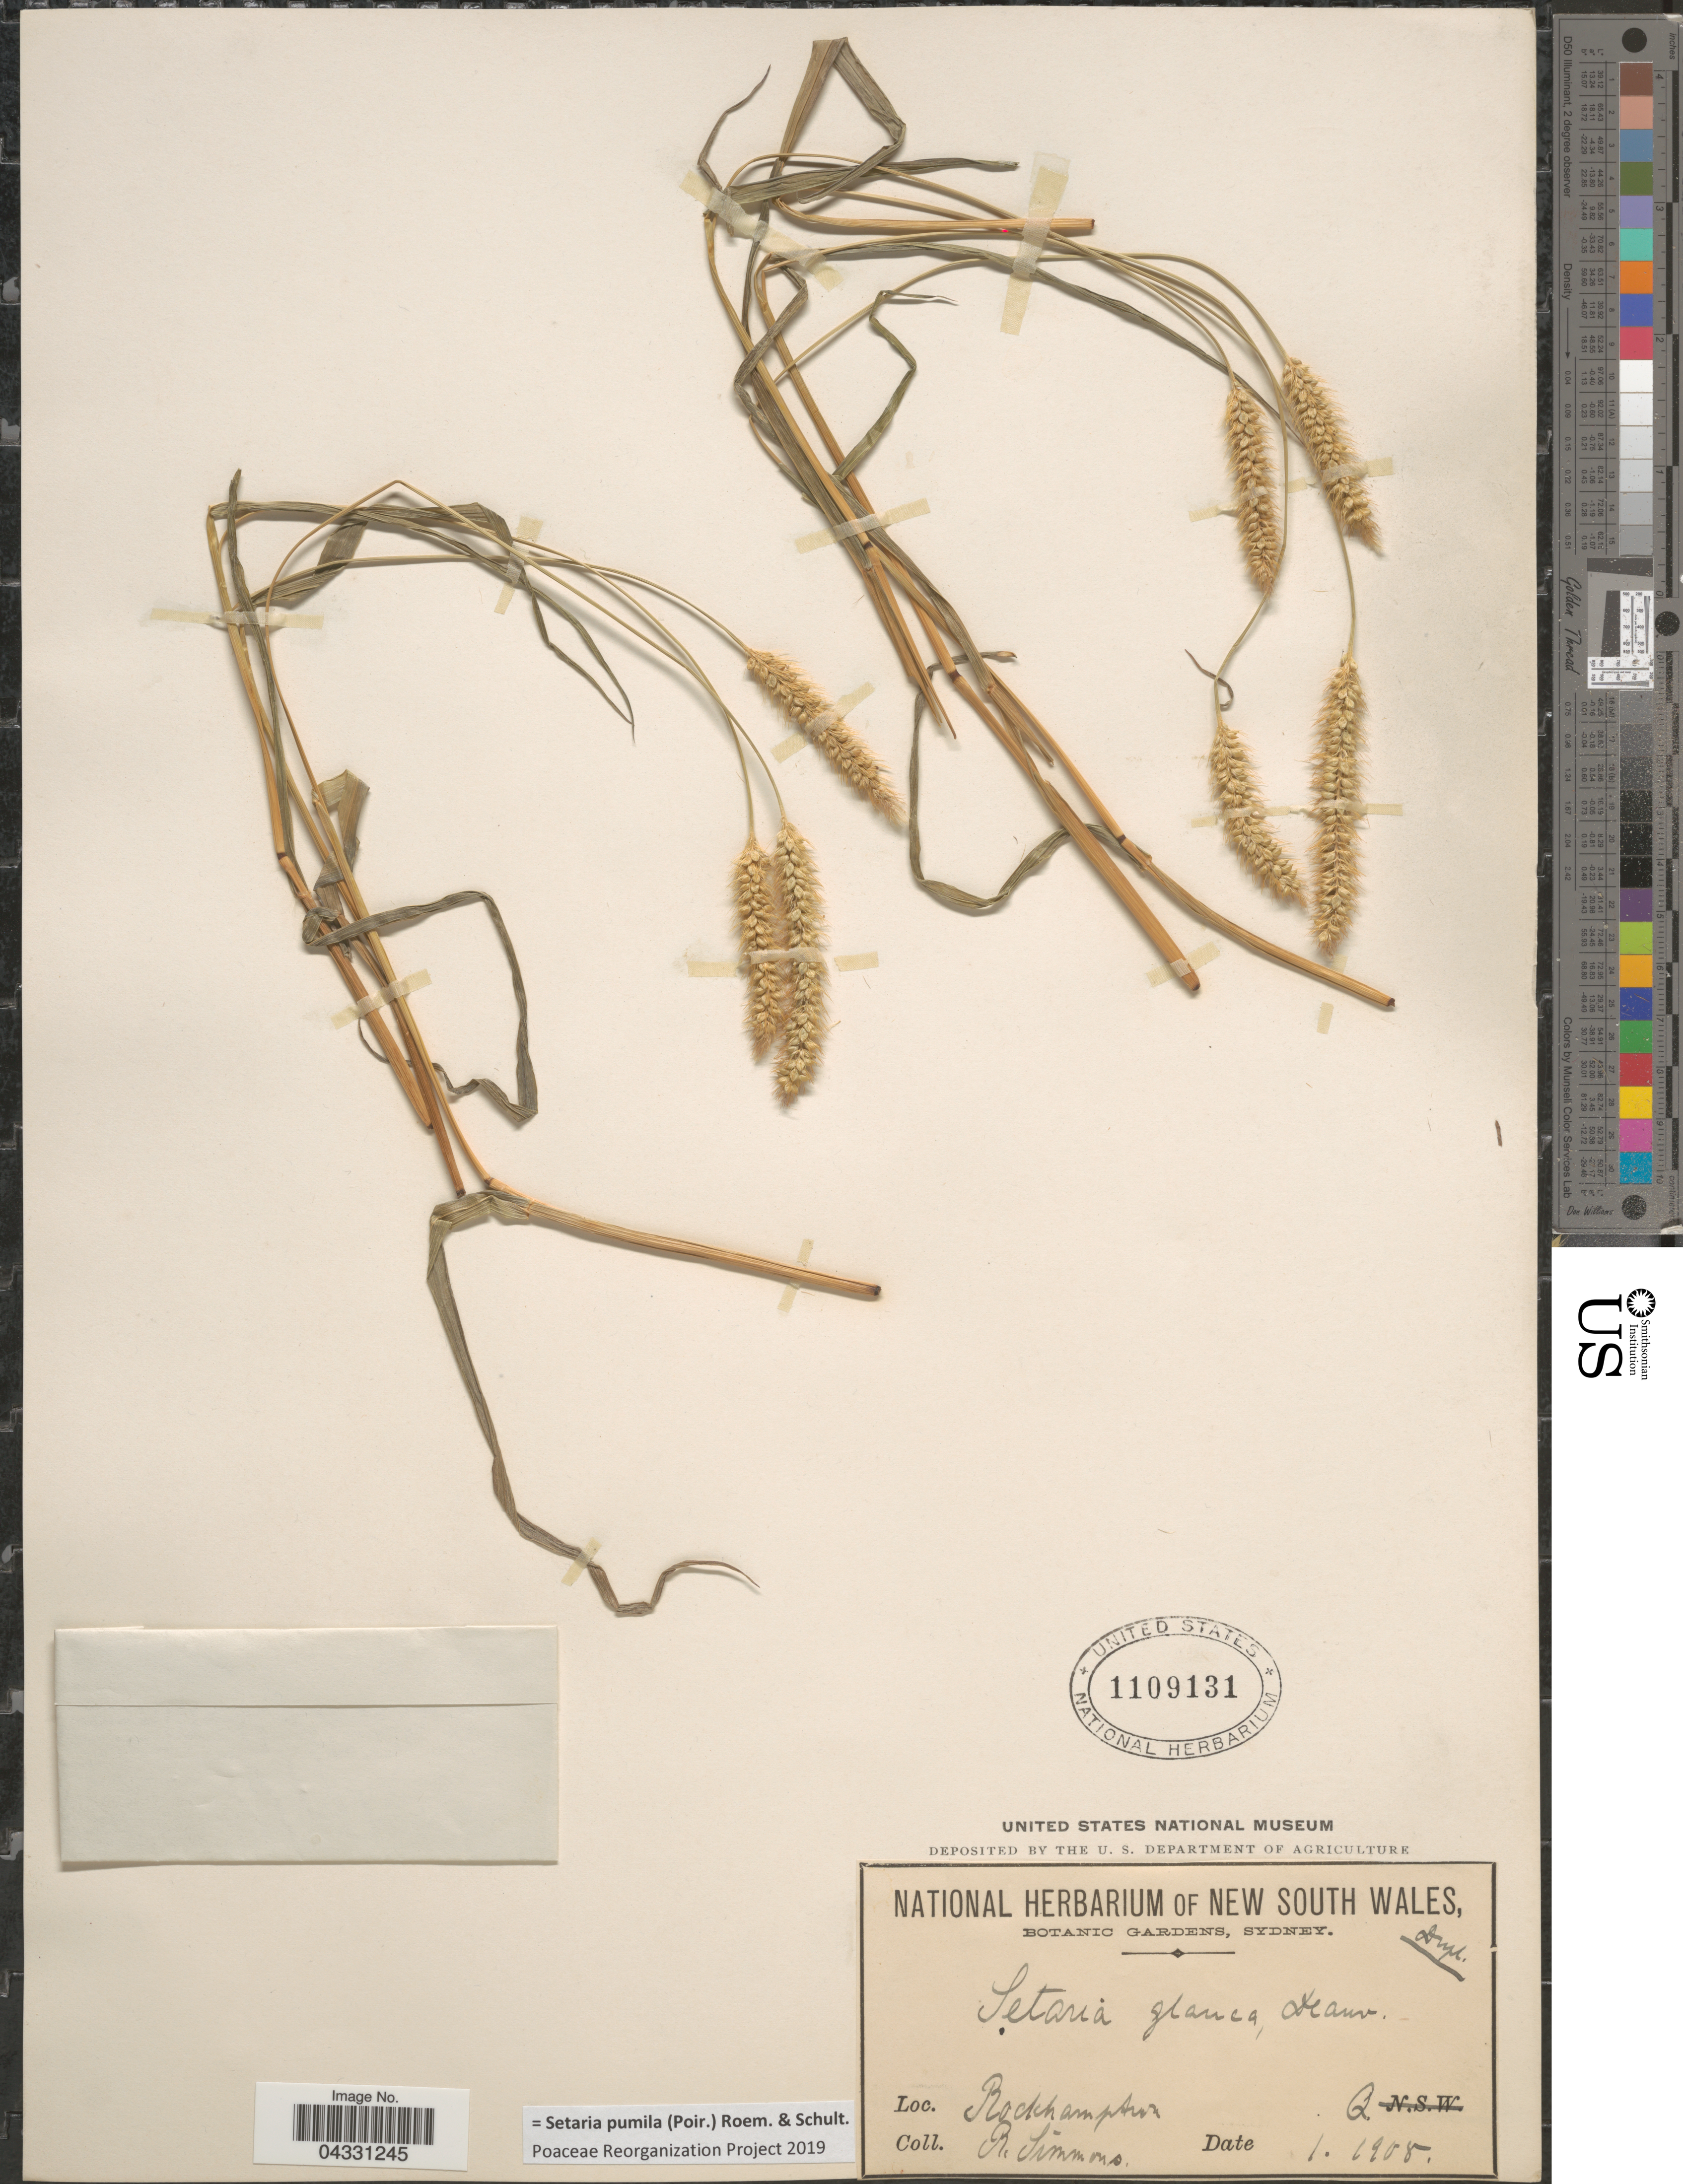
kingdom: Plantae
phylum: Tracheophyta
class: Liliopsida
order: Poales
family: Poaceae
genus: Setaria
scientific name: Setaria pumila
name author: (Poir.) Roem. & Schult.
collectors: R. Simmons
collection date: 1905-01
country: Australia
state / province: Queensland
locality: Rockhampton.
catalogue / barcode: US 1109131